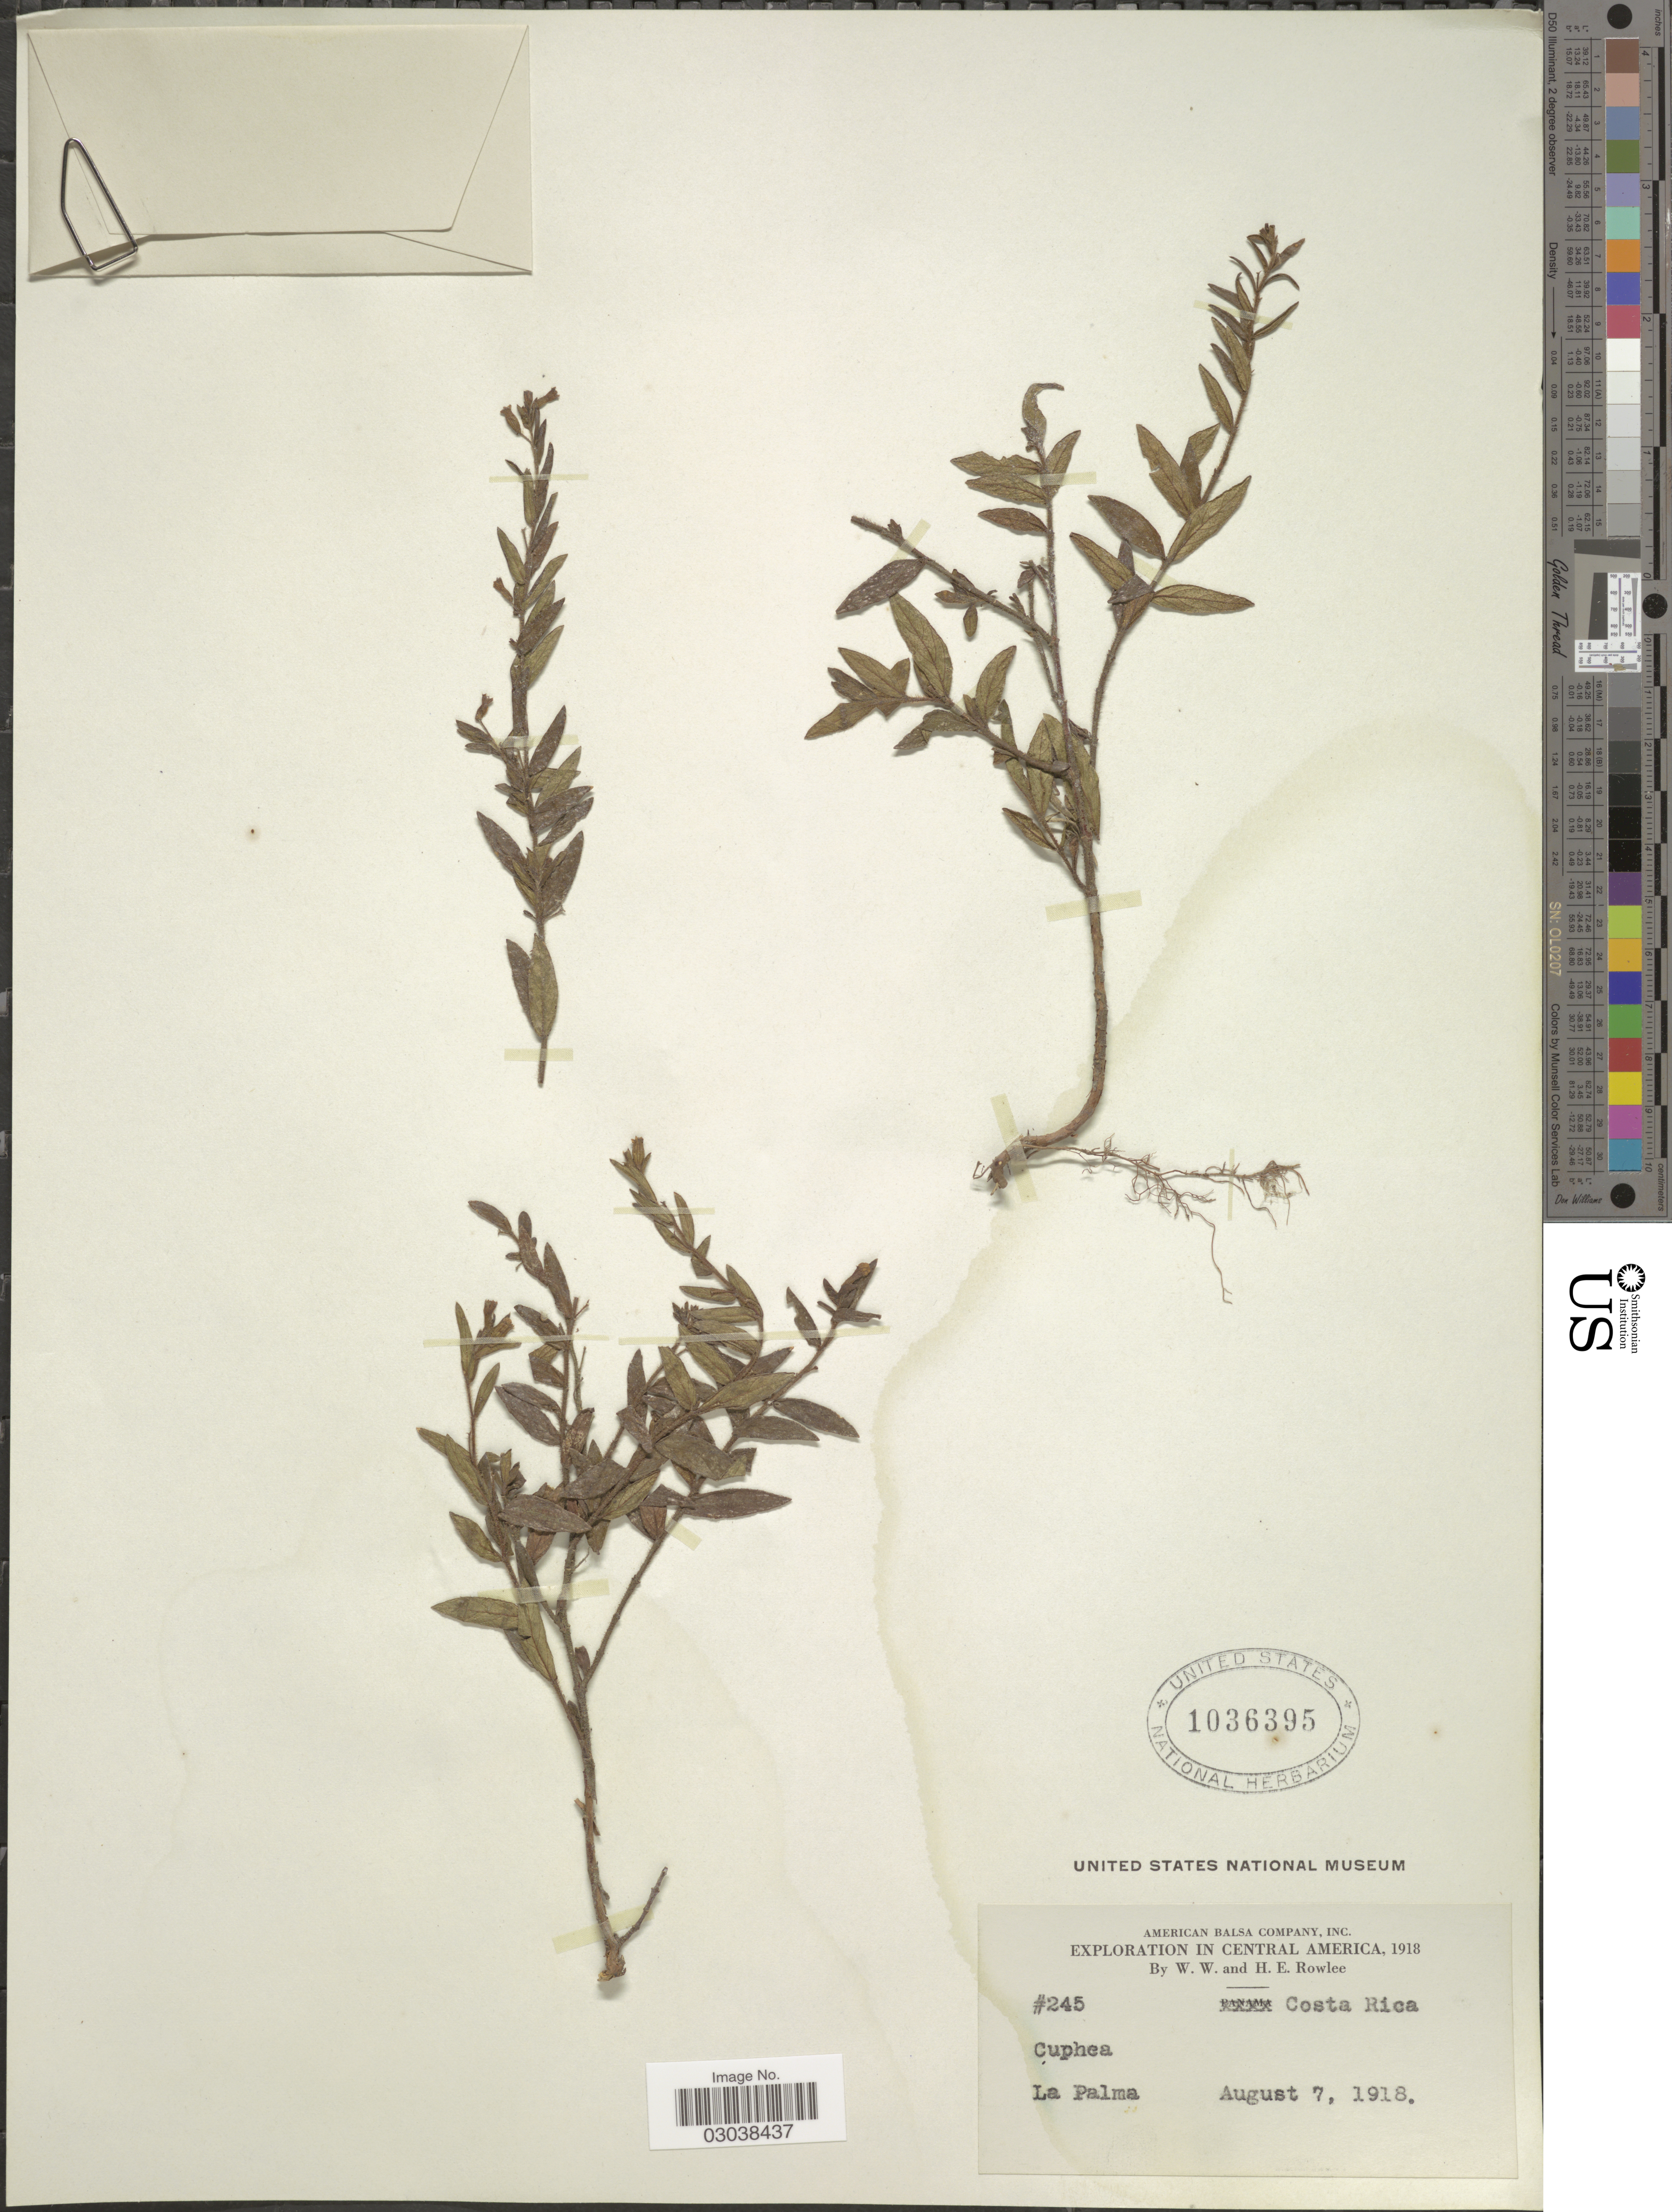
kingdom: Plantae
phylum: Tracheophyta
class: Magnoliopsida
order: Myrtales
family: Lythraceae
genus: Cuphea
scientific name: Cuphea hyssopifolia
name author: Kunth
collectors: W. W. Rowlee & H. E. Rowlee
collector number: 245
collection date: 1918-08-07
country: Costa Rica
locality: Central America. La Palma.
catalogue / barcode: US 1036395